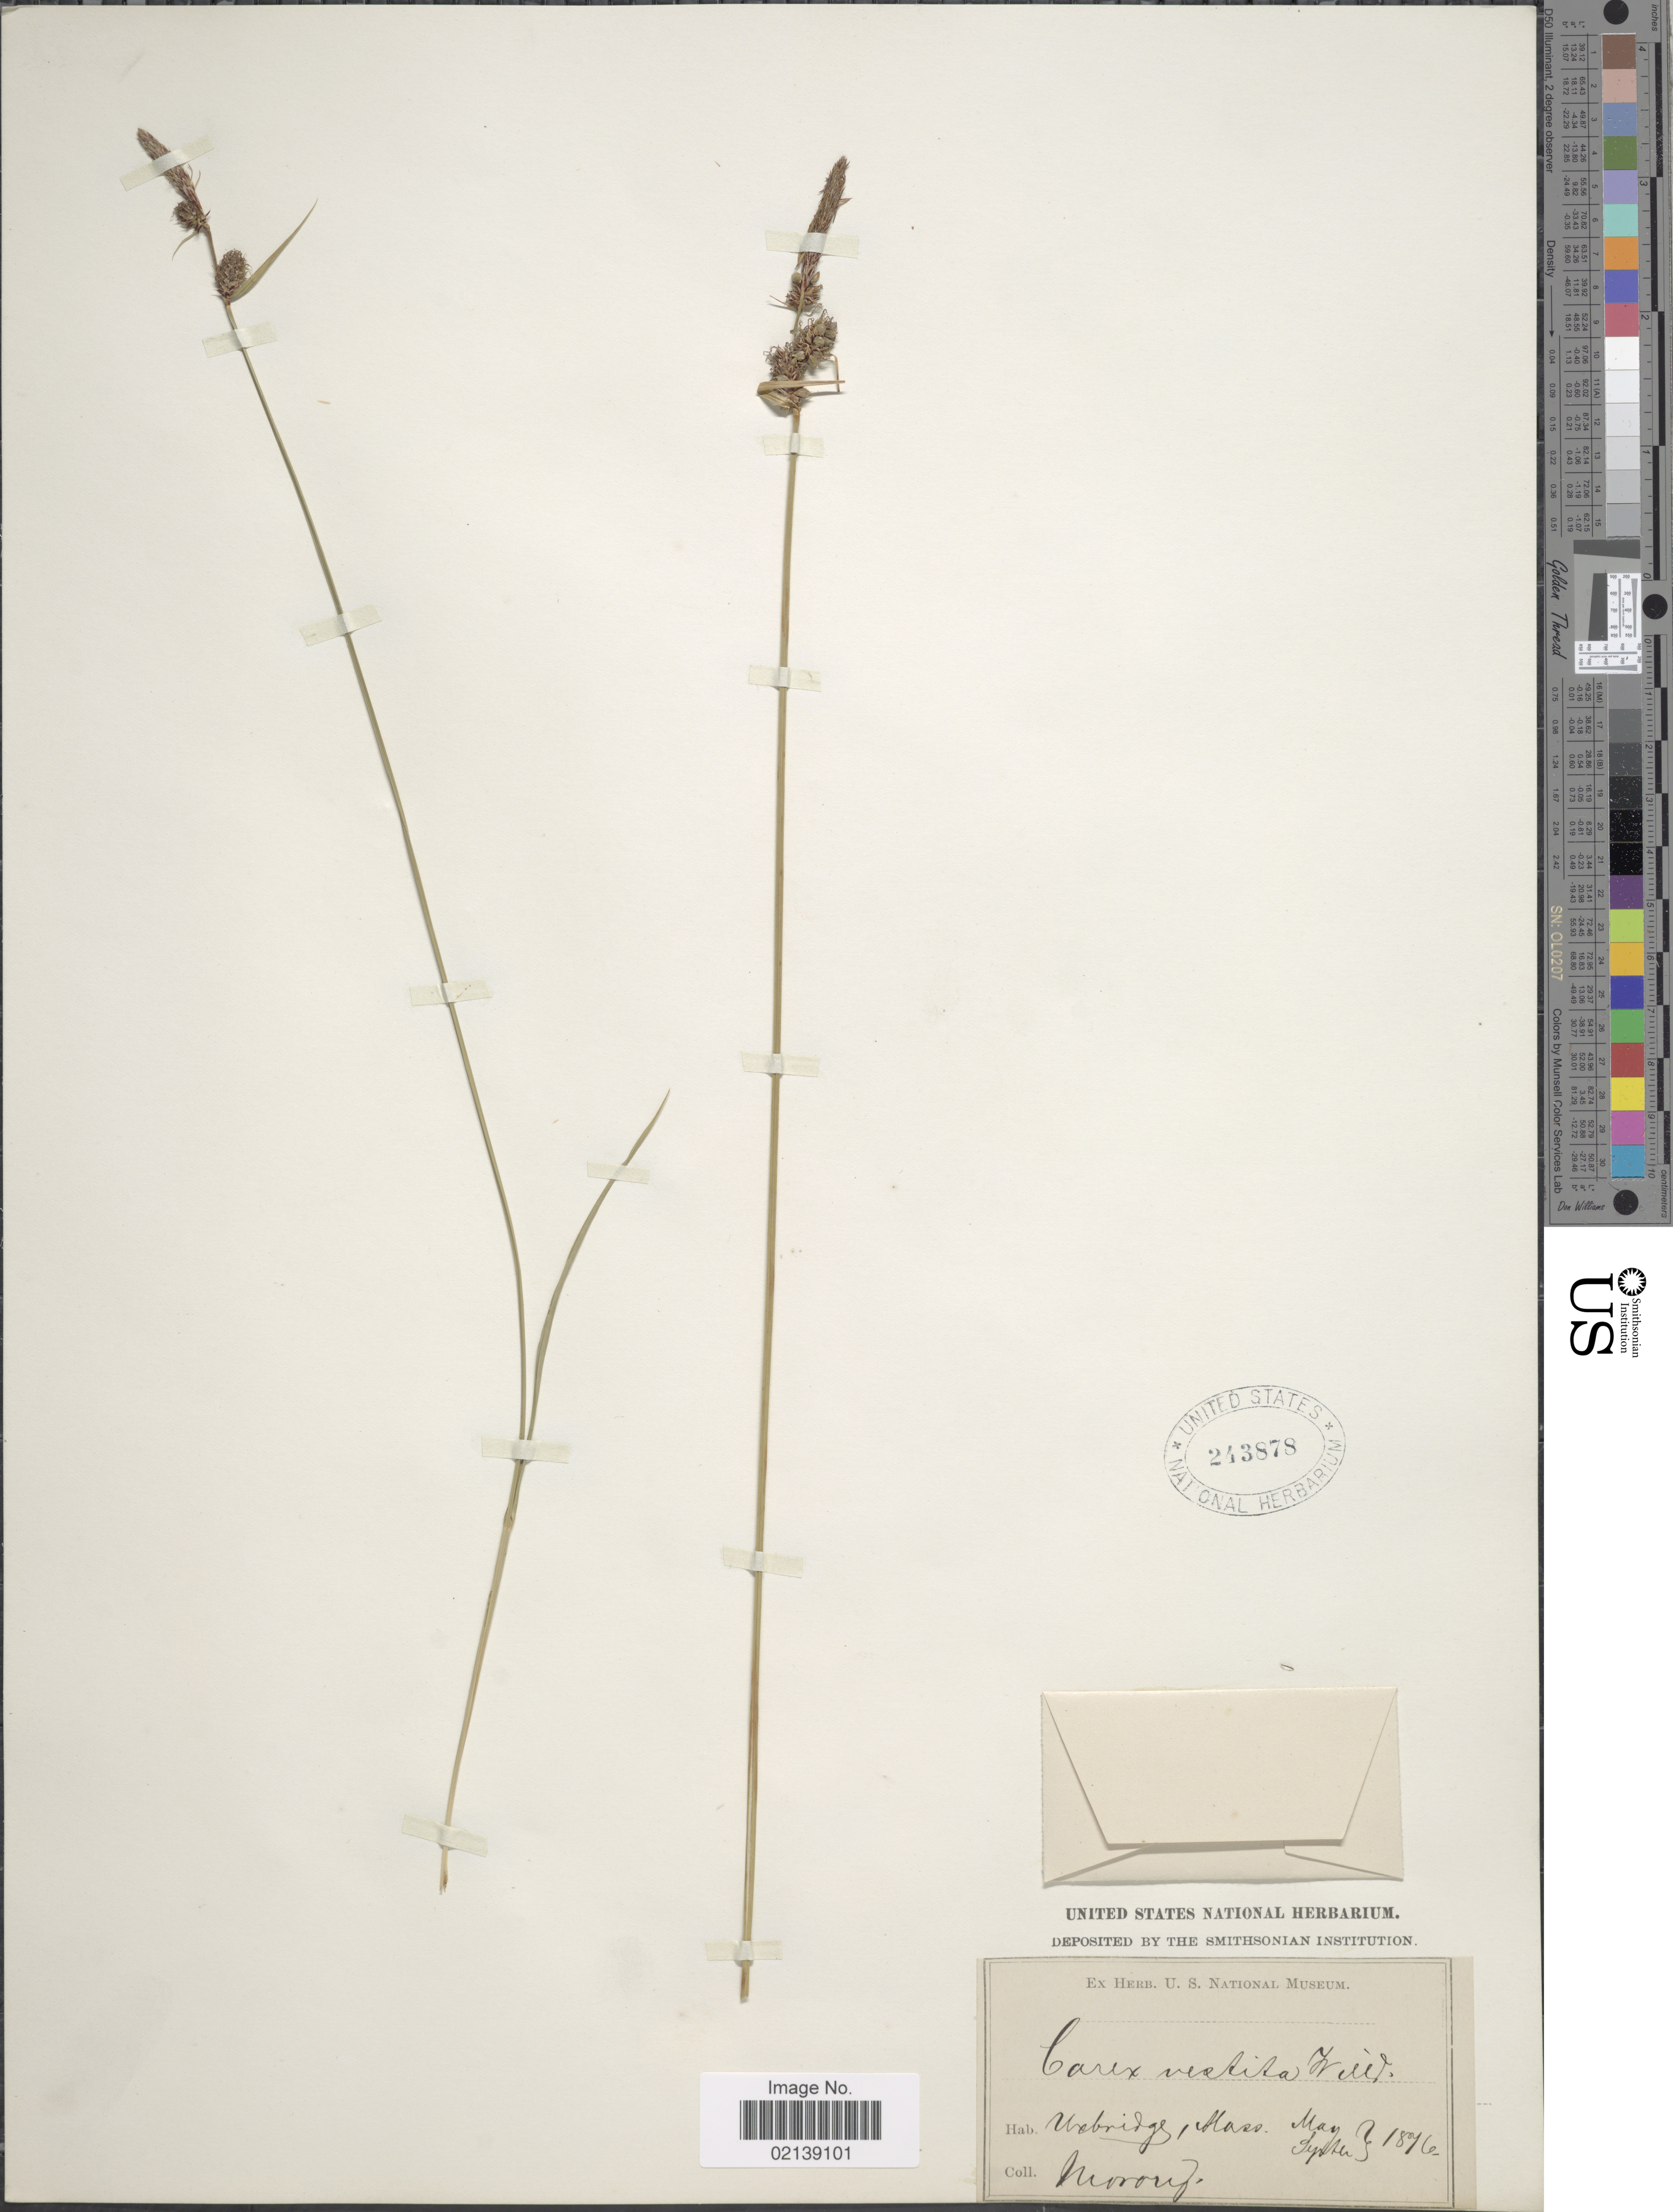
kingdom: Plantae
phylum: Tracheophyta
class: Liliopsida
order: Poales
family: Cyperaceae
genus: Carex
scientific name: Carex vestita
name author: Willd.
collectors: Morong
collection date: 1876-05/1876-09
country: United States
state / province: Massachusetts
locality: Ucbridge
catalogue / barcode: US 243878